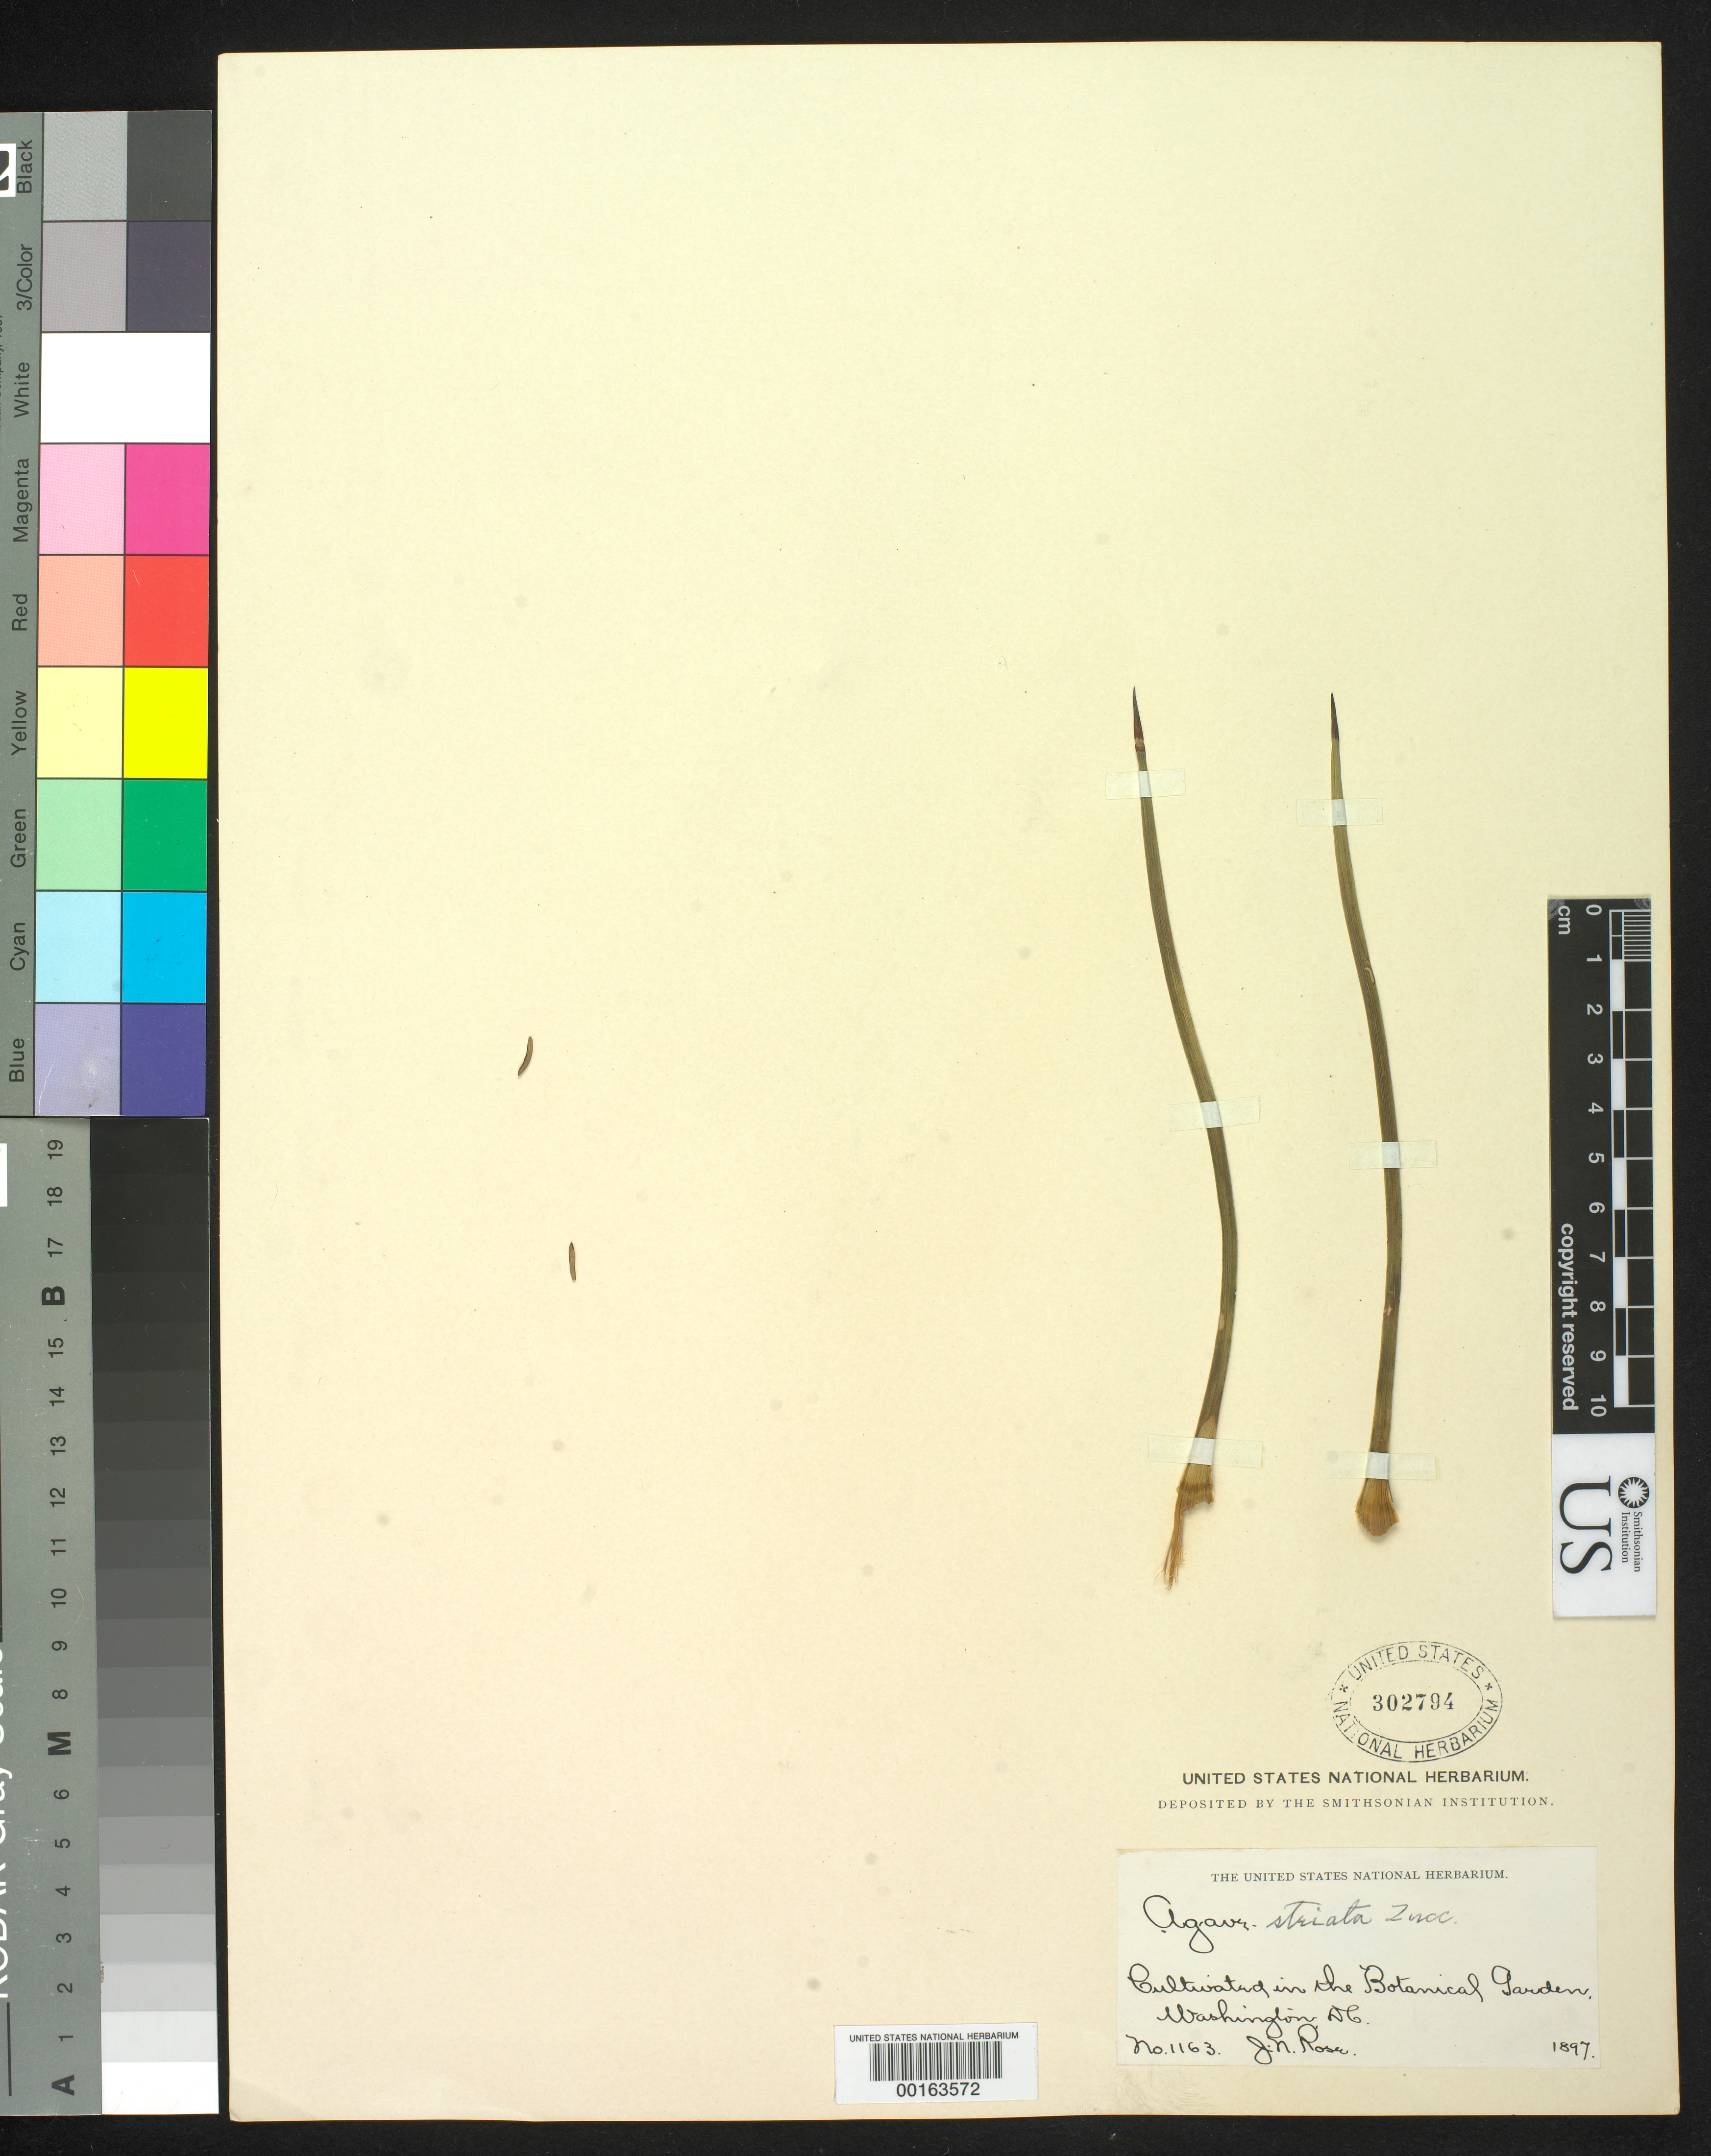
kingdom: Plantae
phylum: Tracheophyta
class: Liliopsida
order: Asparagales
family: Asparagaceae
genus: Agave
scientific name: Agave striata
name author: Zucc.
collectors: J. N. Rose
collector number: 1163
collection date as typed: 1897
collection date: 1897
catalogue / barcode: US 302794